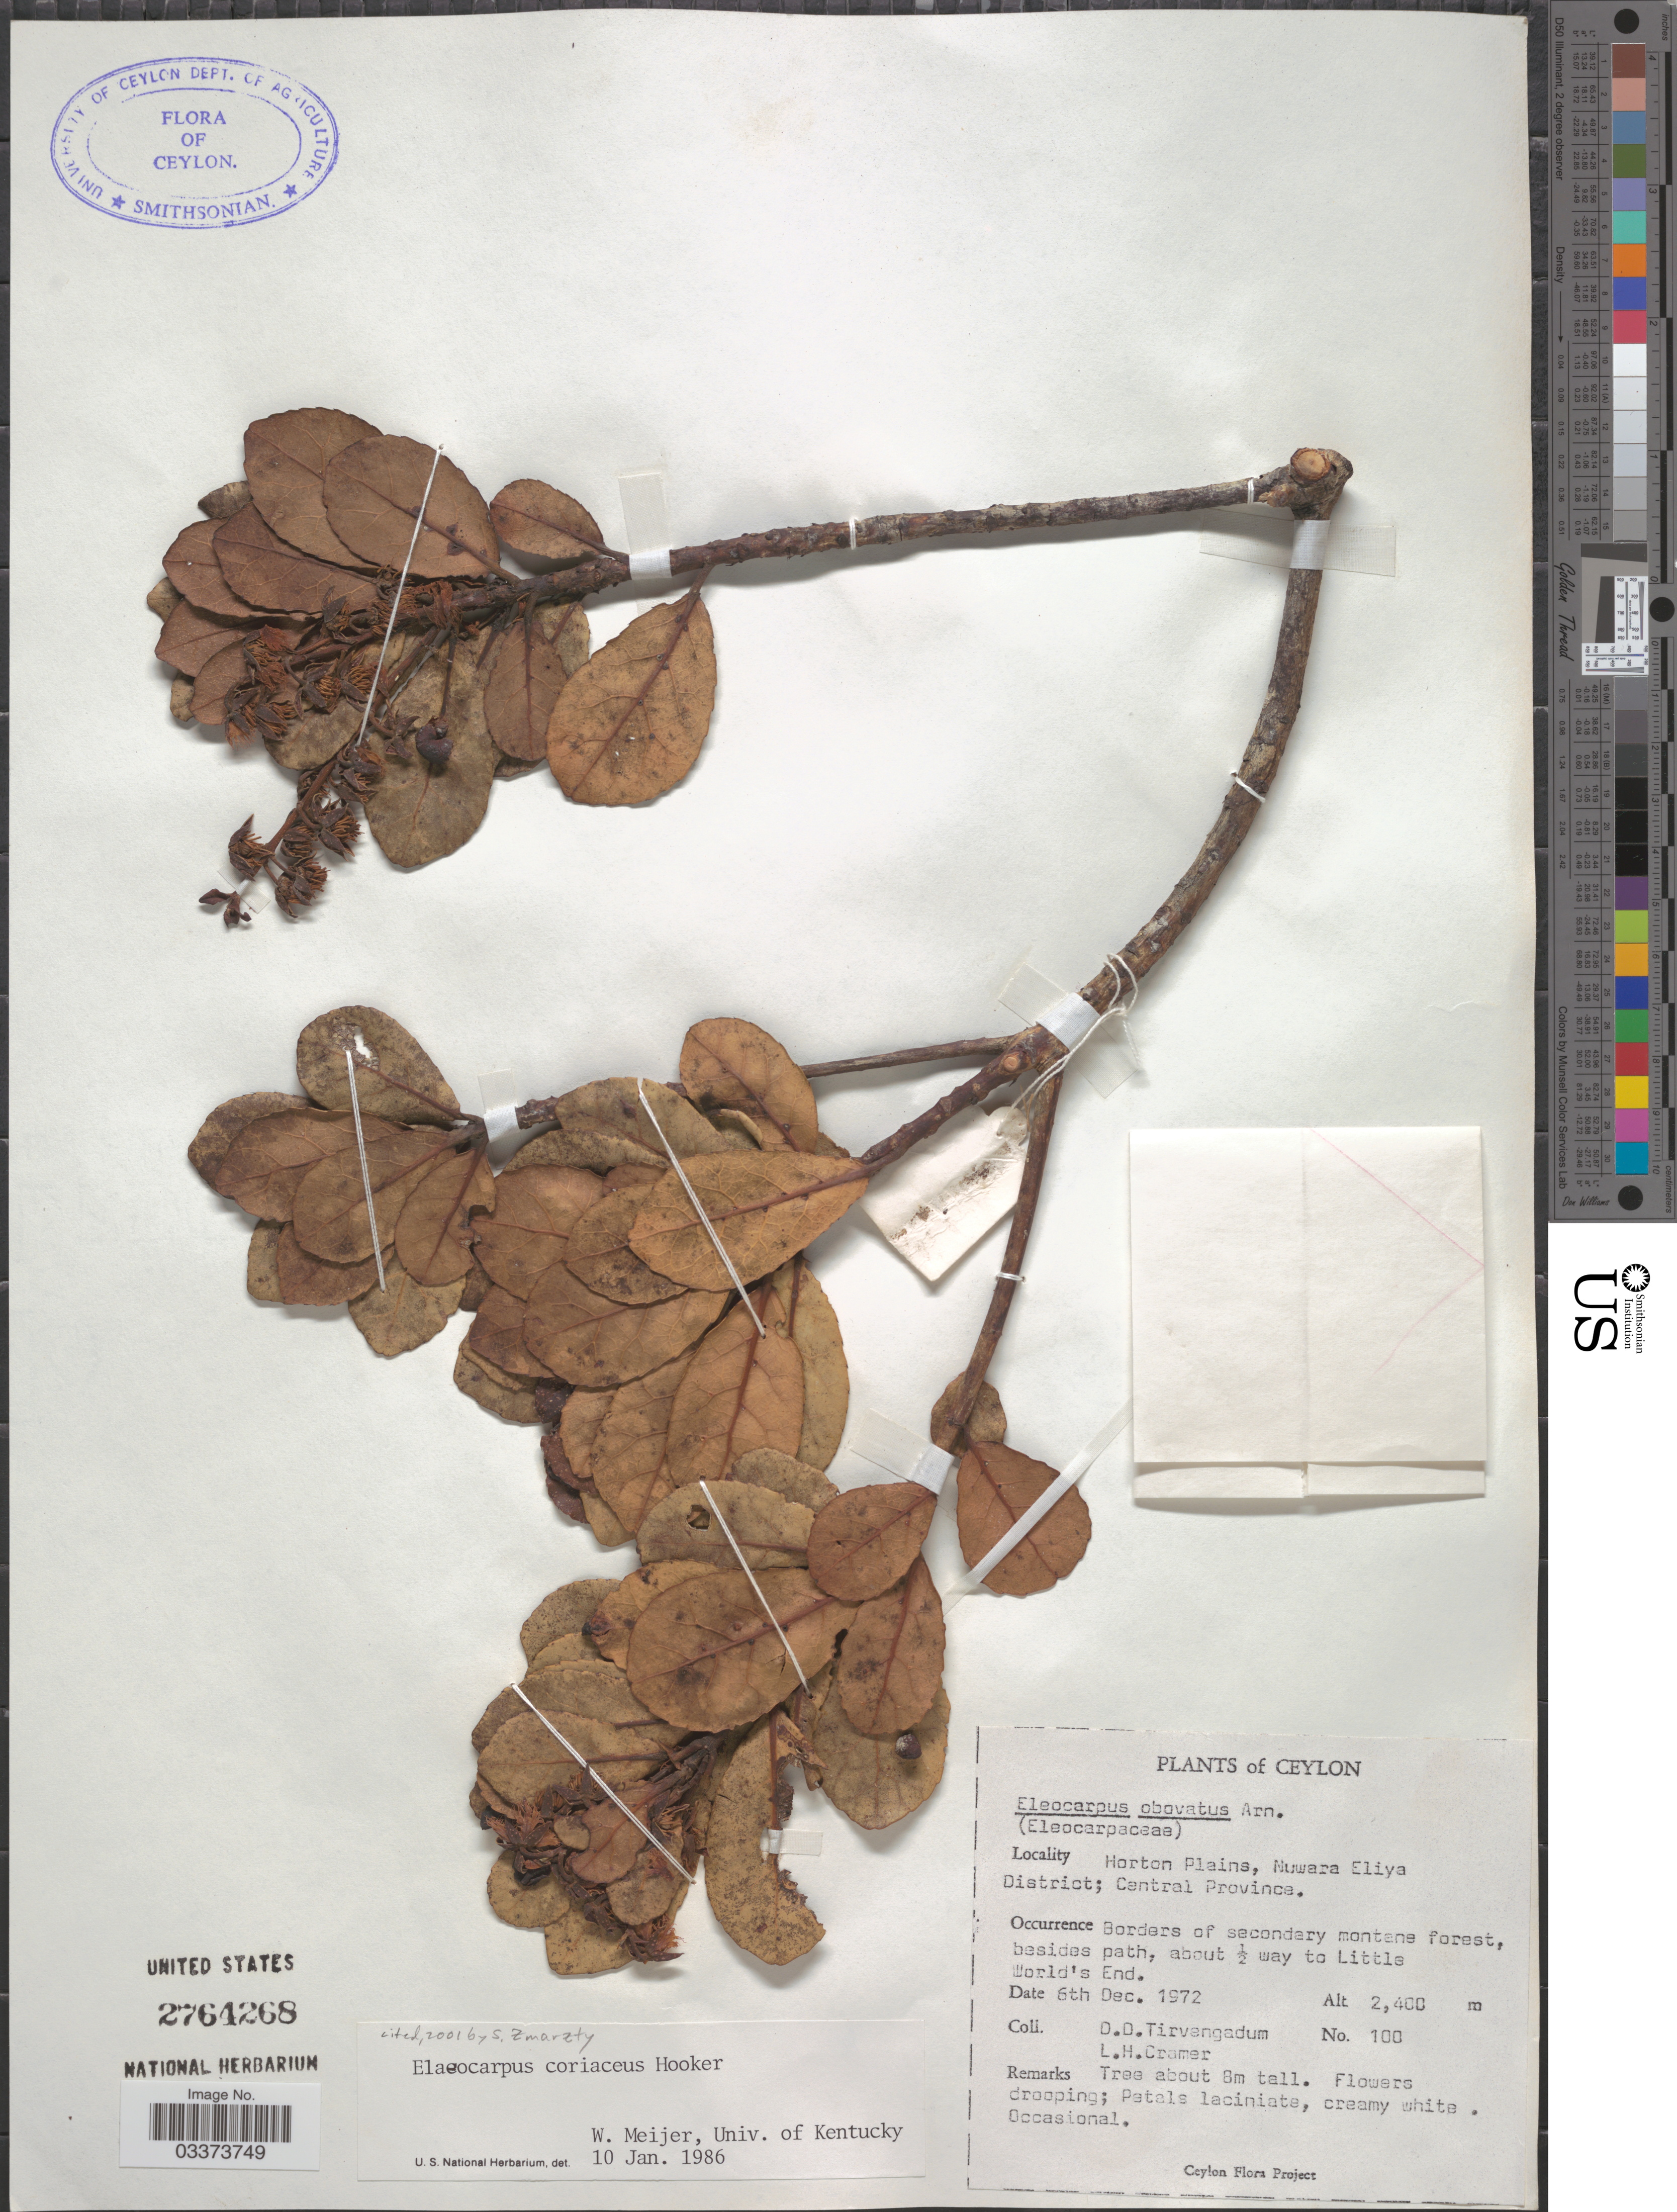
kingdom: Plantae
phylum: Tracheophyta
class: Magnoliopsida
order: Oxalidales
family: Elaeocarpaceae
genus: Elaeocarpus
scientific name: Elaeocarpus coriaceus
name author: Hook.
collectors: D. Tirvangadum & L. H. Cramer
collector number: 100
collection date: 1972-12-06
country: Sri Lanka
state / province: Central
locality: Ceylon, Horton Plains, Nuwara Eliya District, Borders of secondary montane forest, besides path, about ½ way to Little World's End.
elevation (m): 2400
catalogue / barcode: US 2764268